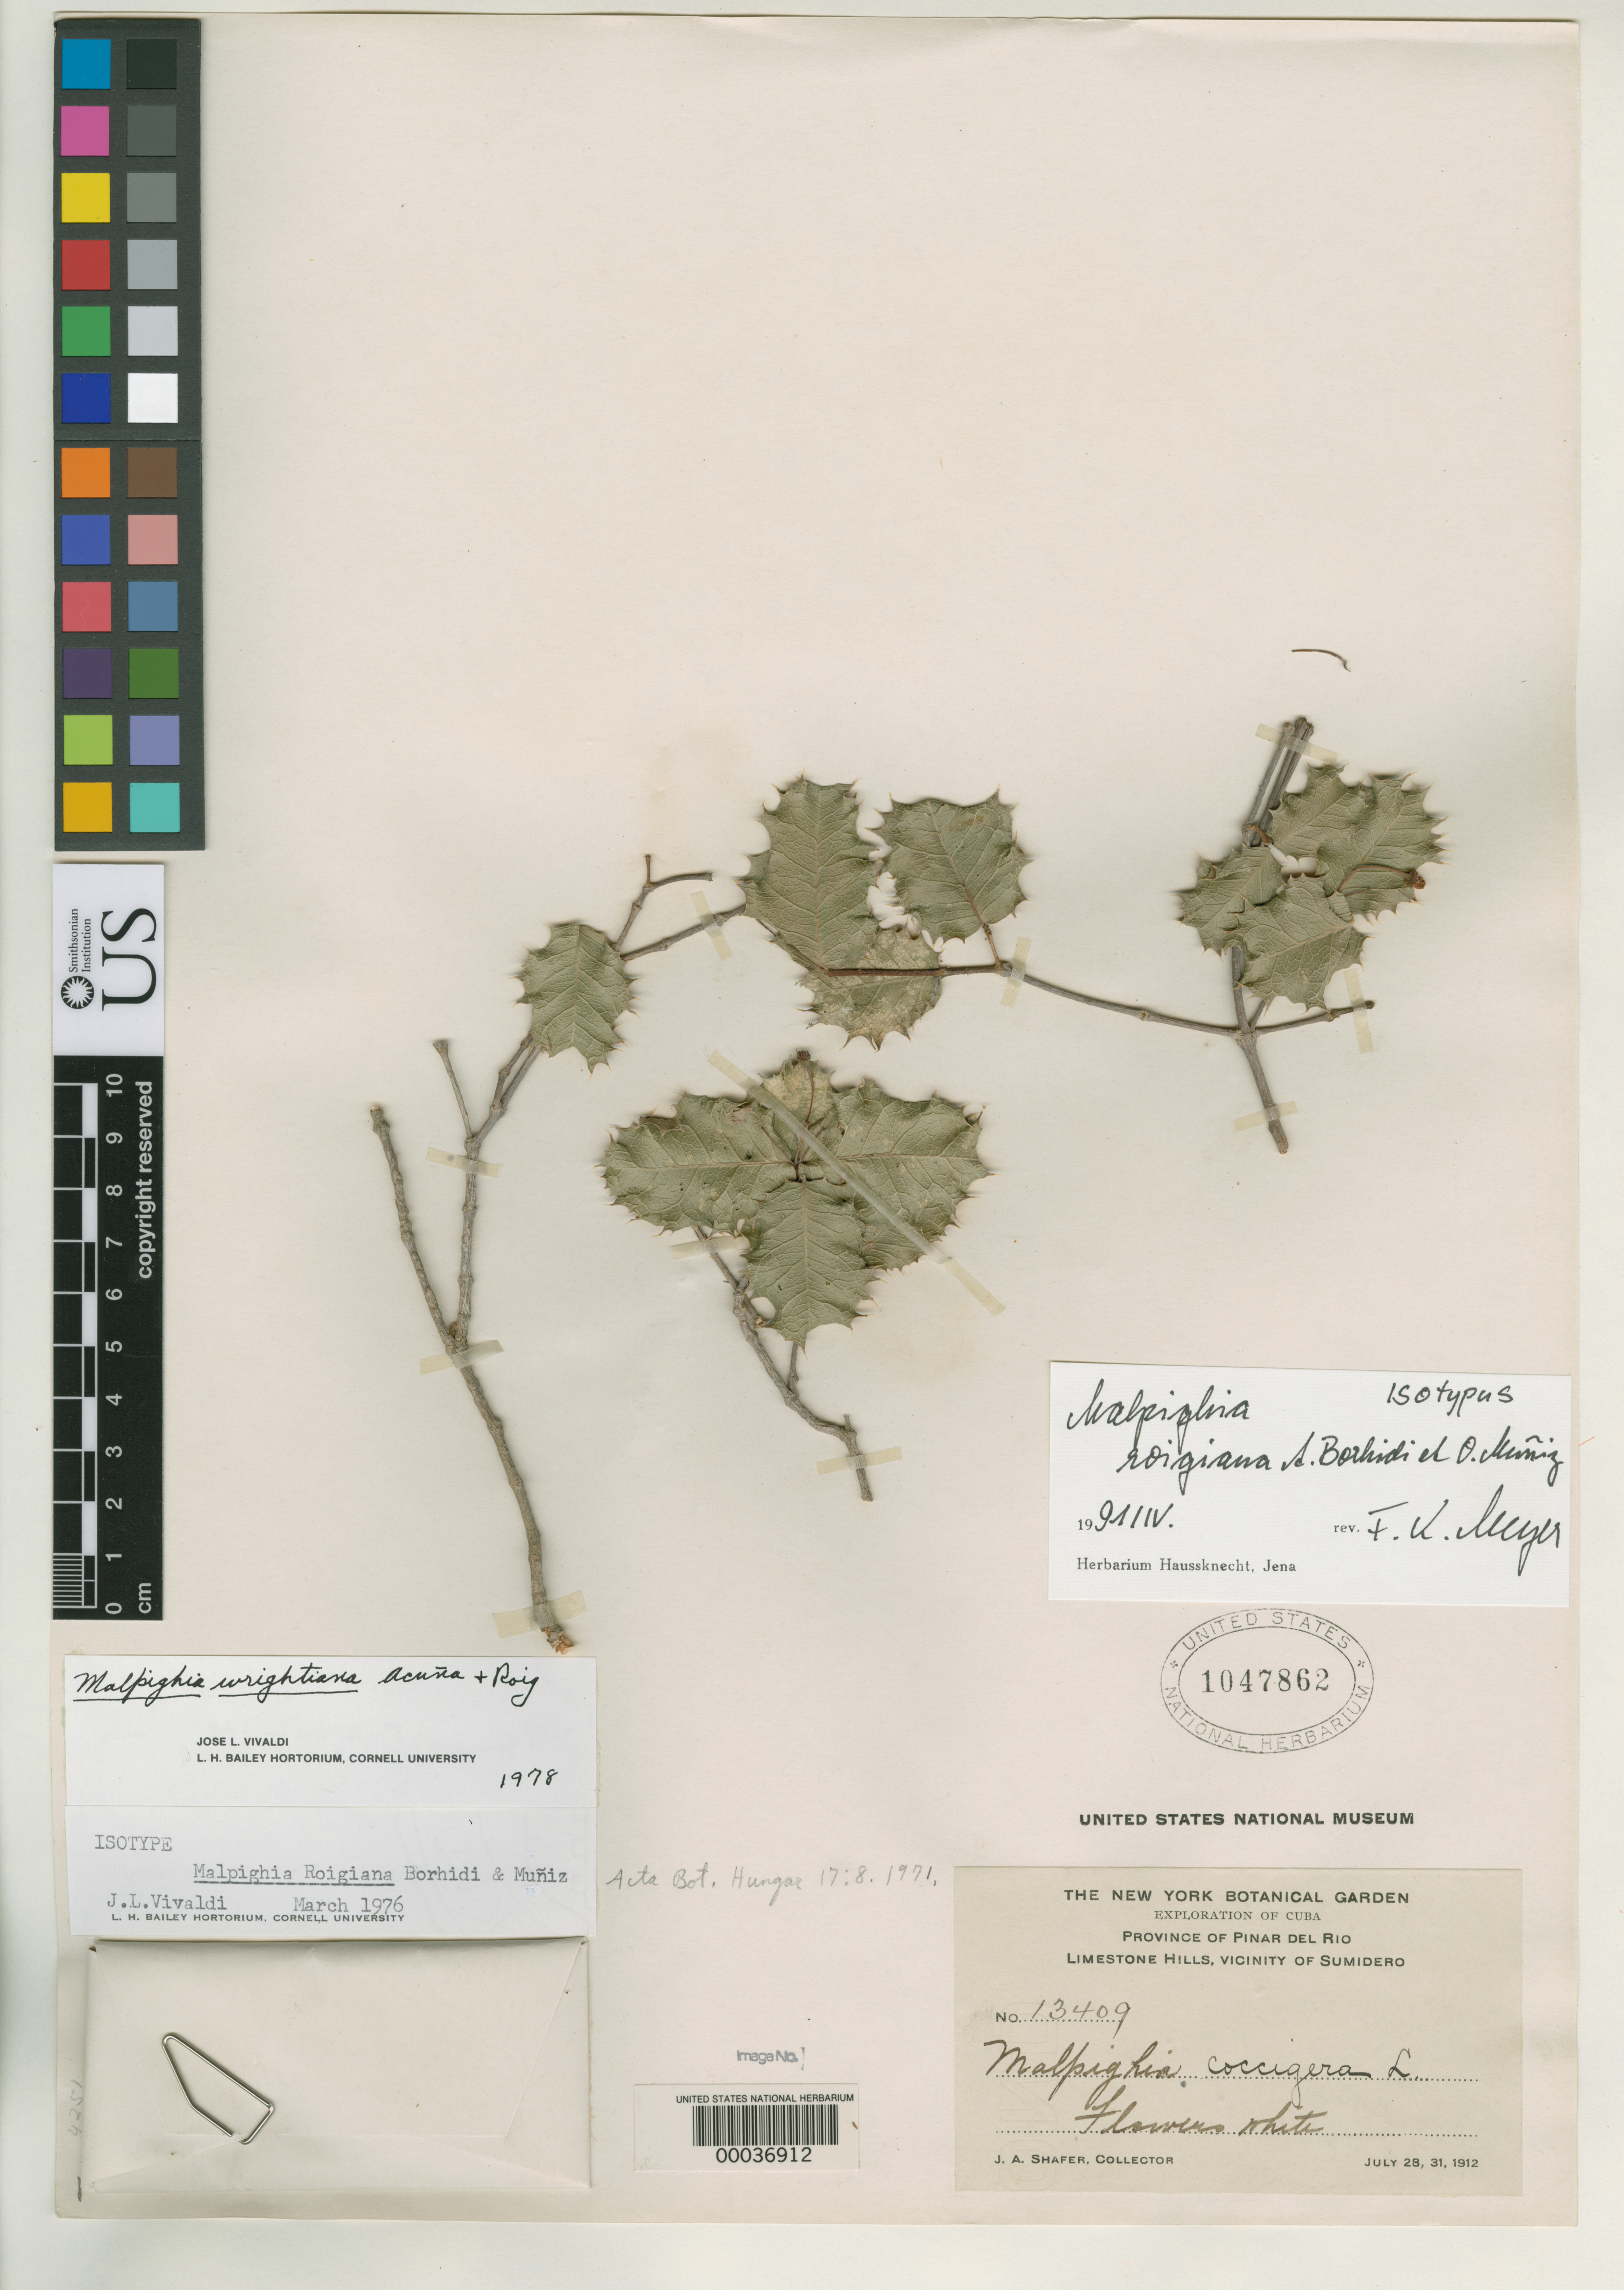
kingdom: Plantae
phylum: Tracheophyta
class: Magnoliopsida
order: Malpighiales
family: Malpighiaceae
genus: Malpighia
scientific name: Malpighia roigiana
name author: Borhidi & Muniz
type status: Isotype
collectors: J. A. Shafer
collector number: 13409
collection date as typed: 28 Jul 1912 to 31 Jul 1912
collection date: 1912-07-28/1912-07-31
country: Cuba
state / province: Pinar del Río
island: Greater Antilles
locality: Vicinity of Sumidero, limestone hills.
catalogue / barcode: US 1047862